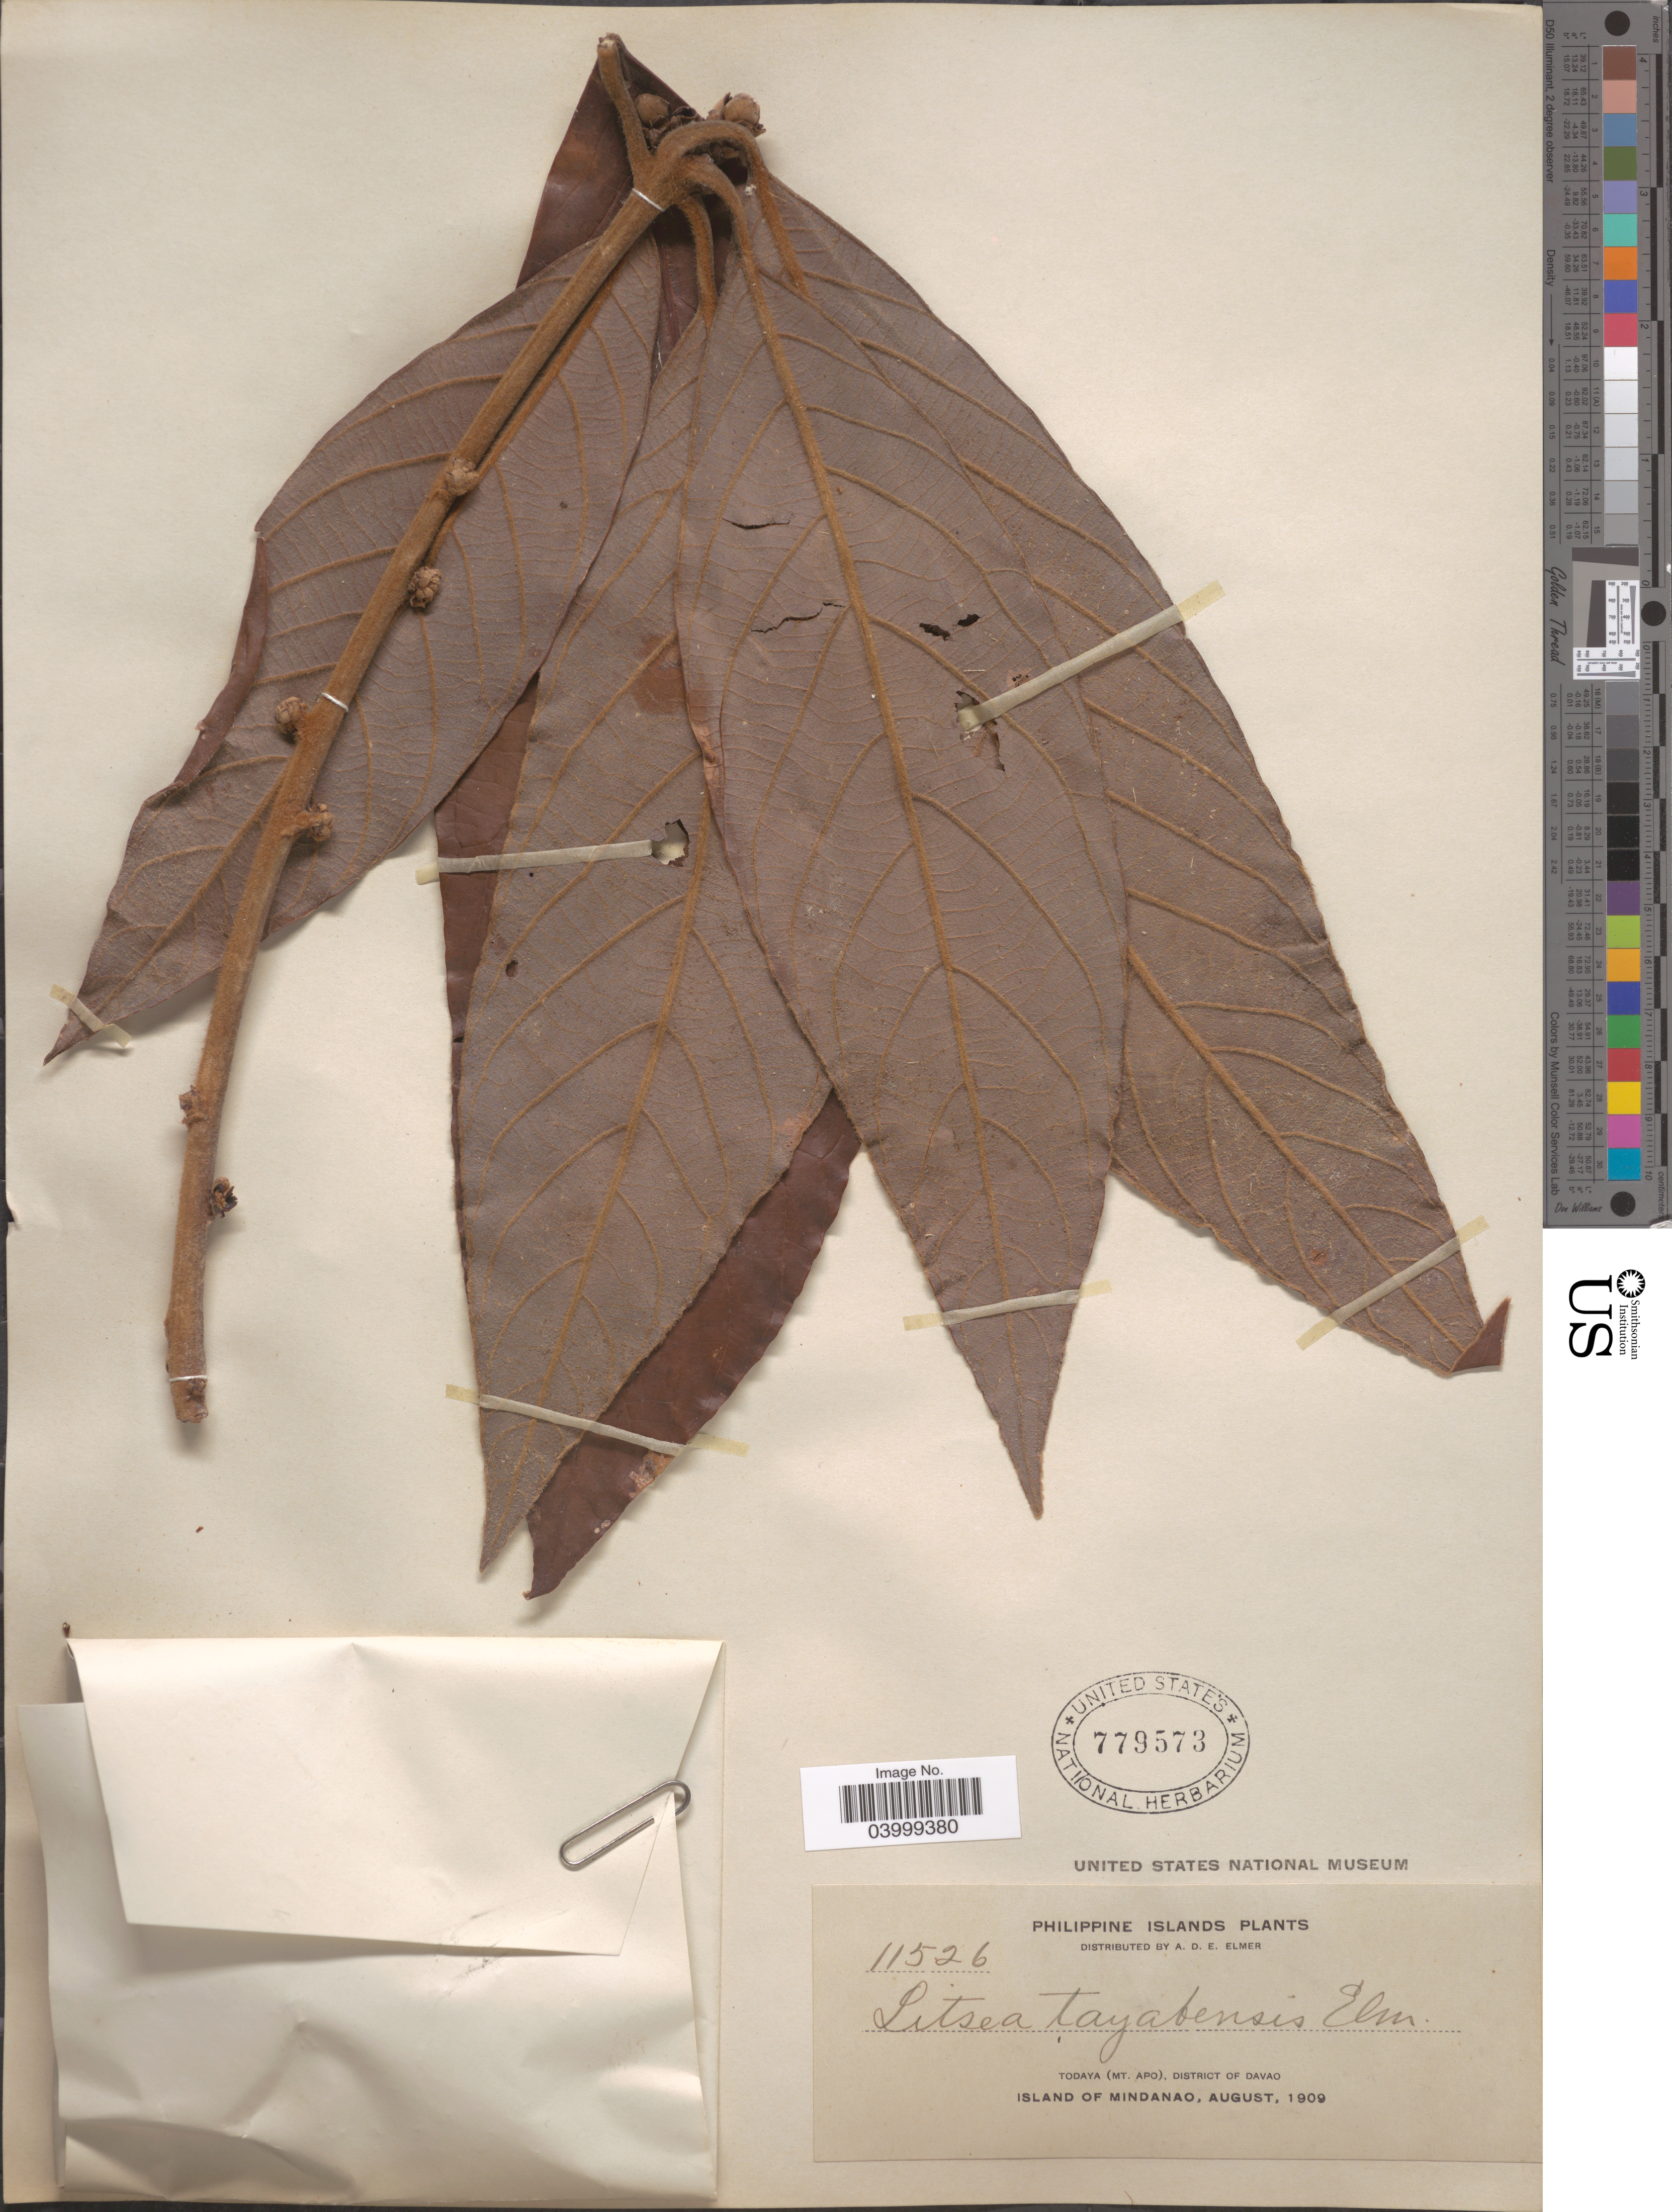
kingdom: Plantae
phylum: Tracheophyta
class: Magnoliopsida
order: Laurales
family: Lauraceae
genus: Actinodaphne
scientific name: Actinodaphne tayabensis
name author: (Elmer) Merr.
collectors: A. D. E. Elmer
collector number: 11526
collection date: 1909-08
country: Philippines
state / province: Davao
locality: Philippine Islands. Todaya (Mt. Apo), District of Davao. Island of Mindanao.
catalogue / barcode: US 779573